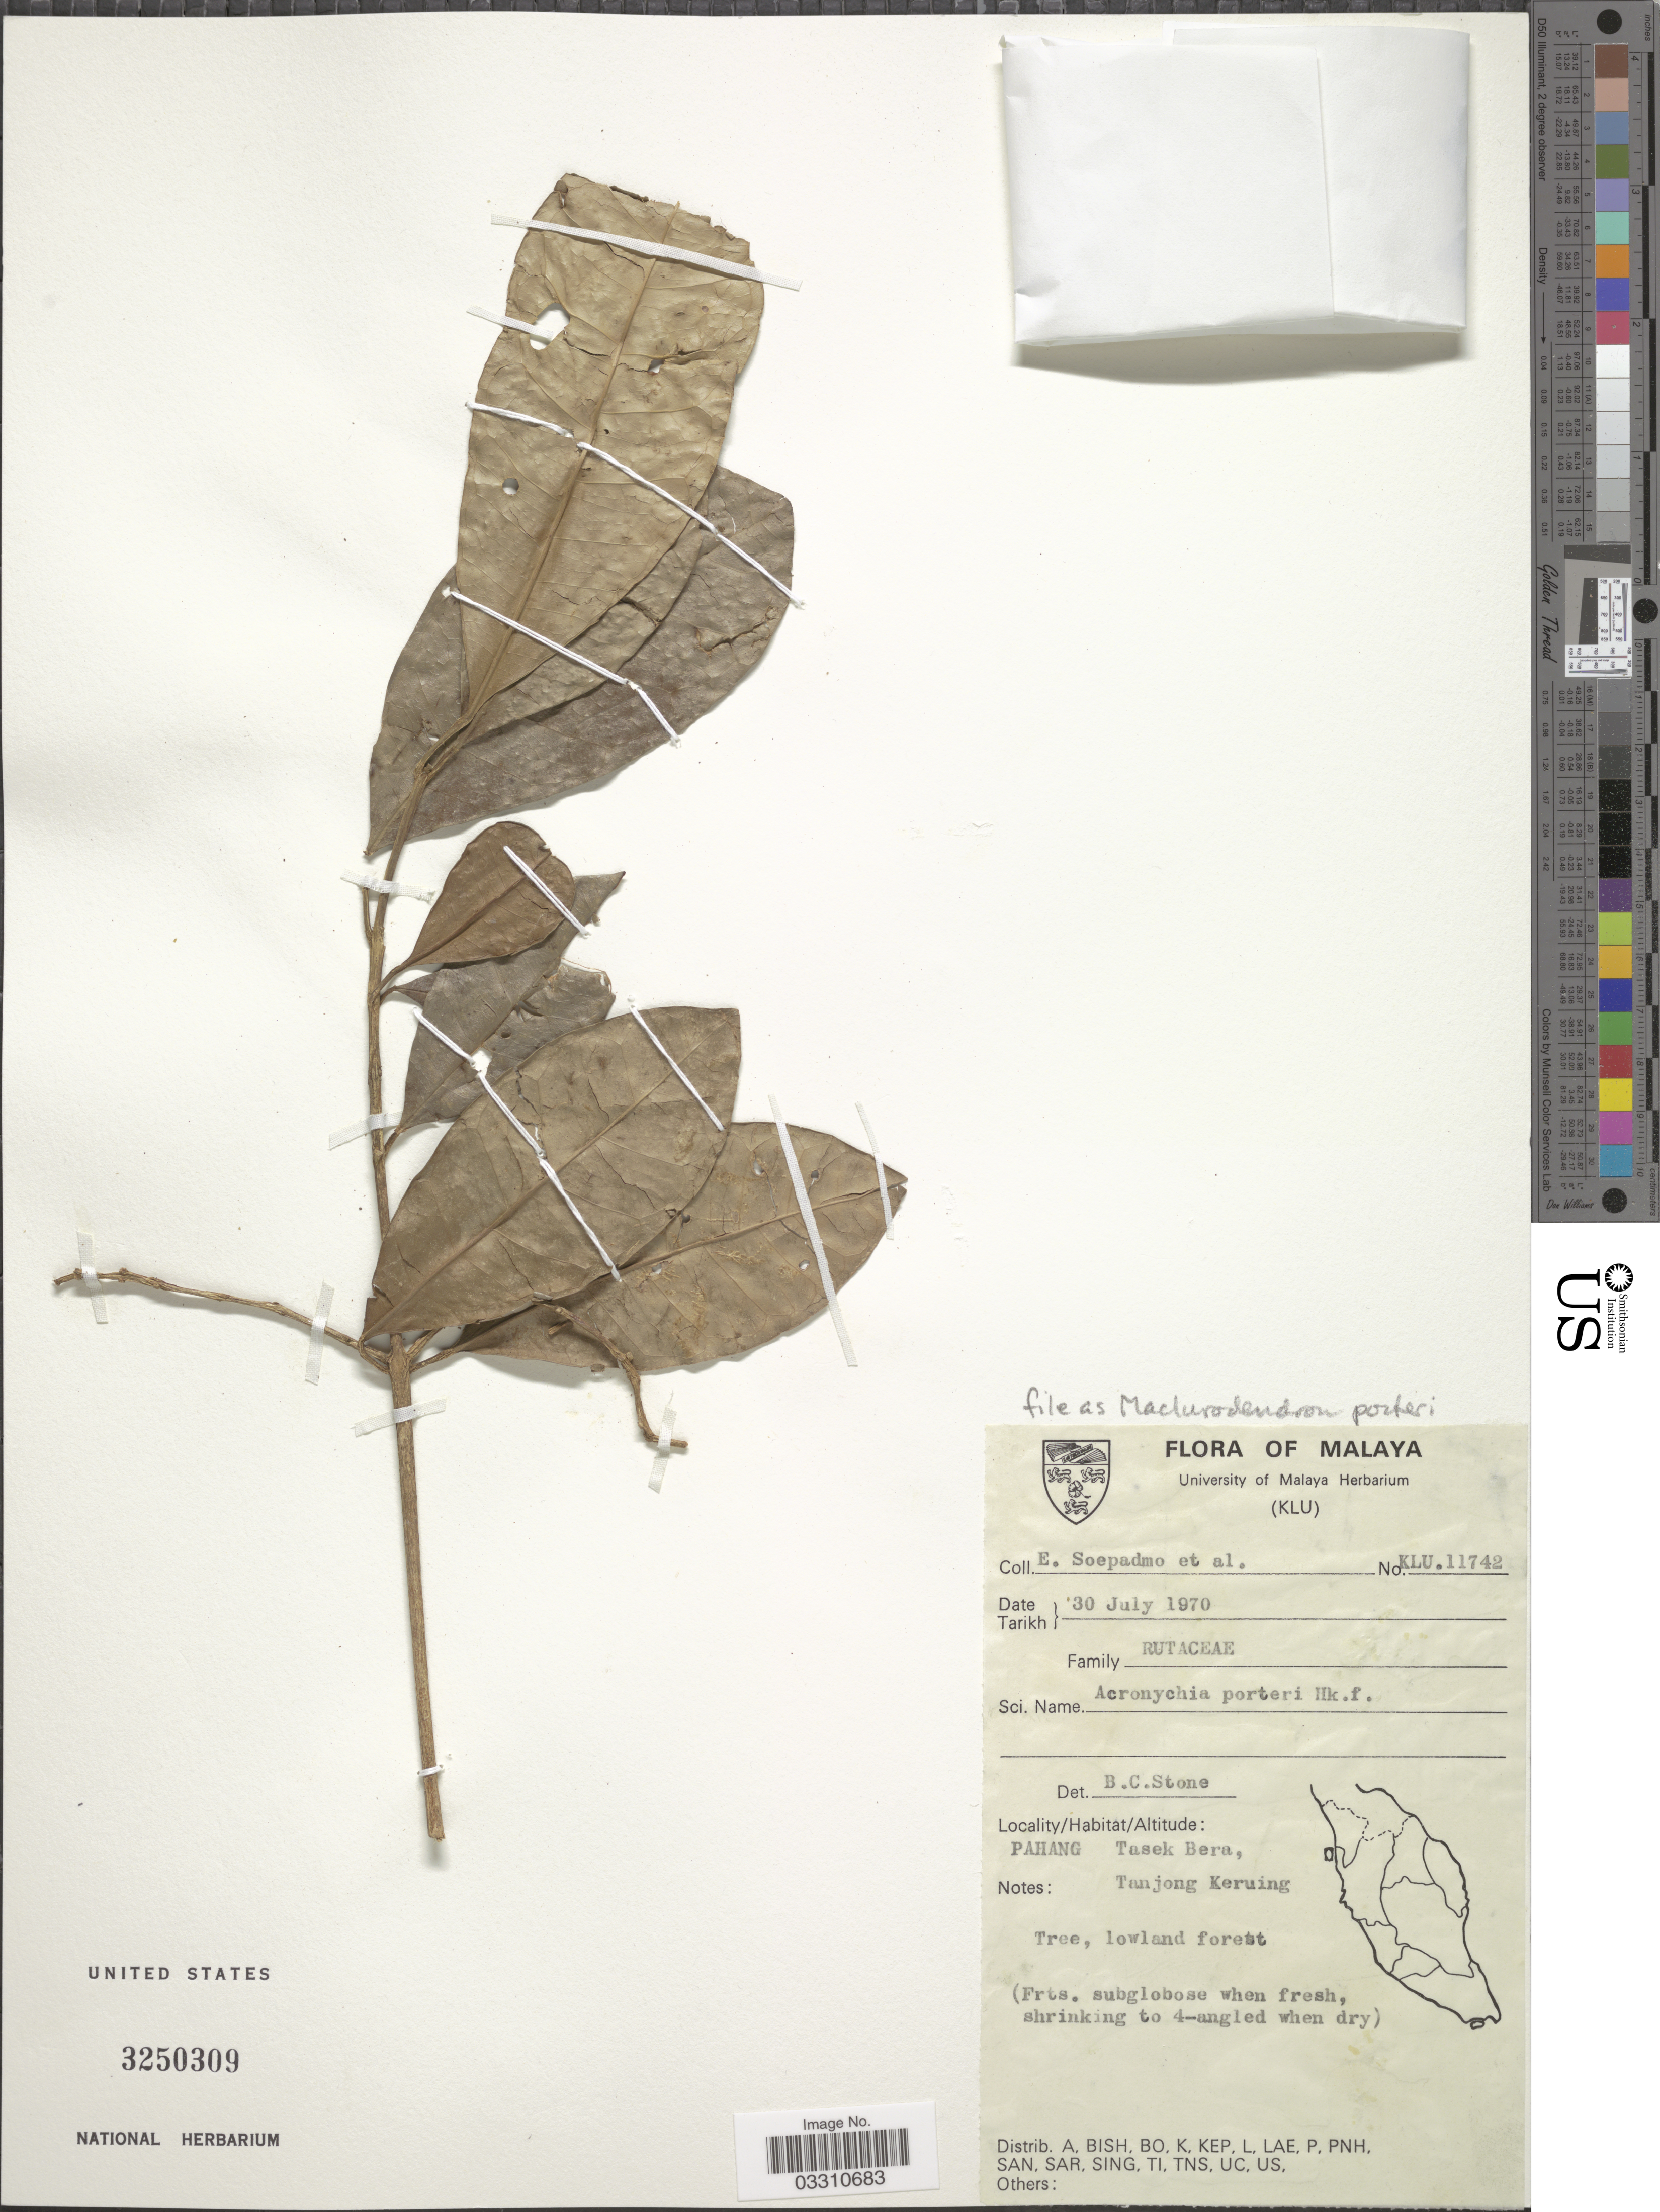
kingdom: Plantae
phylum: Tracheophyta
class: Magnoliopsida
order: Sapindales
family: Rutaceae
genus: Maclurodendron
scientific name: Maclurodendron porteri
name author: (Hook. f.) T.G. Hartley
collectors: E. Soepadmo & et al.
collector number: KLU11742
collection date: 1970-07-30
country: Malaysia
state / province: Pahang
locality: Malaya. Tusek Bera, Tanjong Keruing.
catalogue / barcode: US 3250309